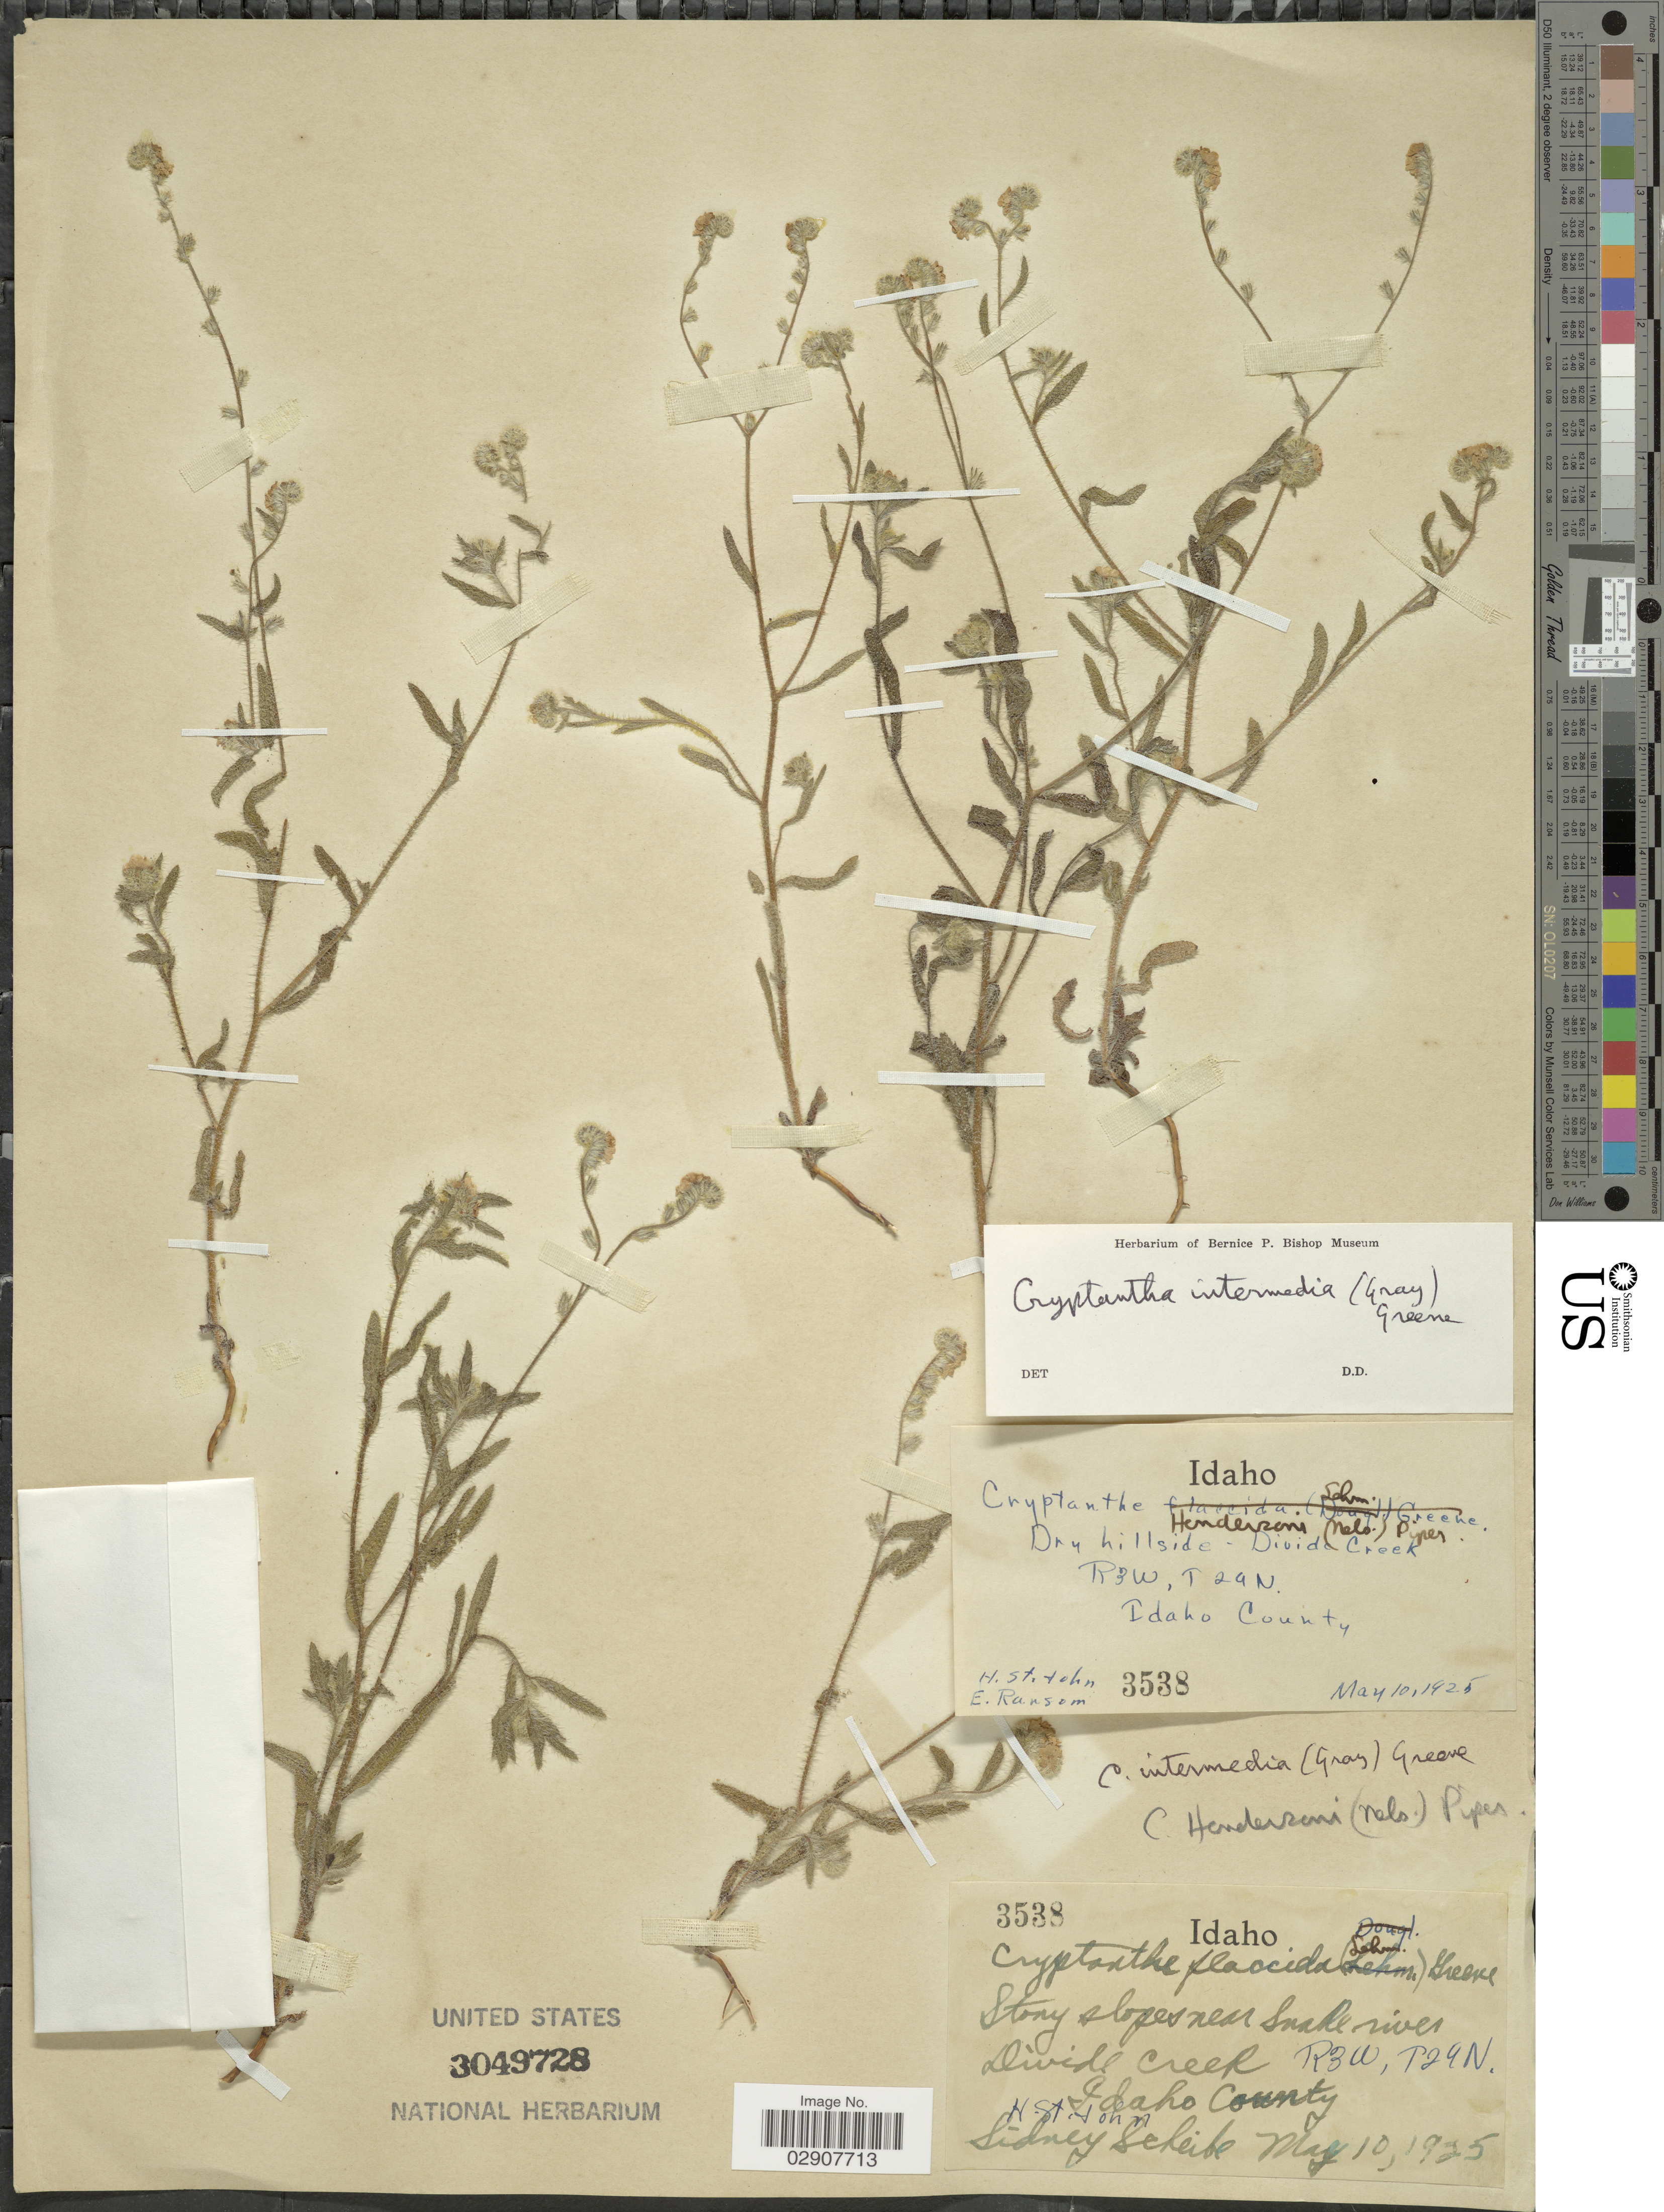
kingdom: Plantae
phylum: Tracheophyta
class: Magnoliopsida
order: Boraginales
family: Boraginaceae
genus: Cryptantha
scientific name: Cryptantha intermedia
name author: (A. Gray) Greene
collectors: H. St. John & E. Ransom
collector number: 3538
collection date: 1925-05-10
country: United States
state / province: Idaho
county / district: Idaho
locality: Divide Creek, R3W, T29N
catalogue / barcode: US 3049728